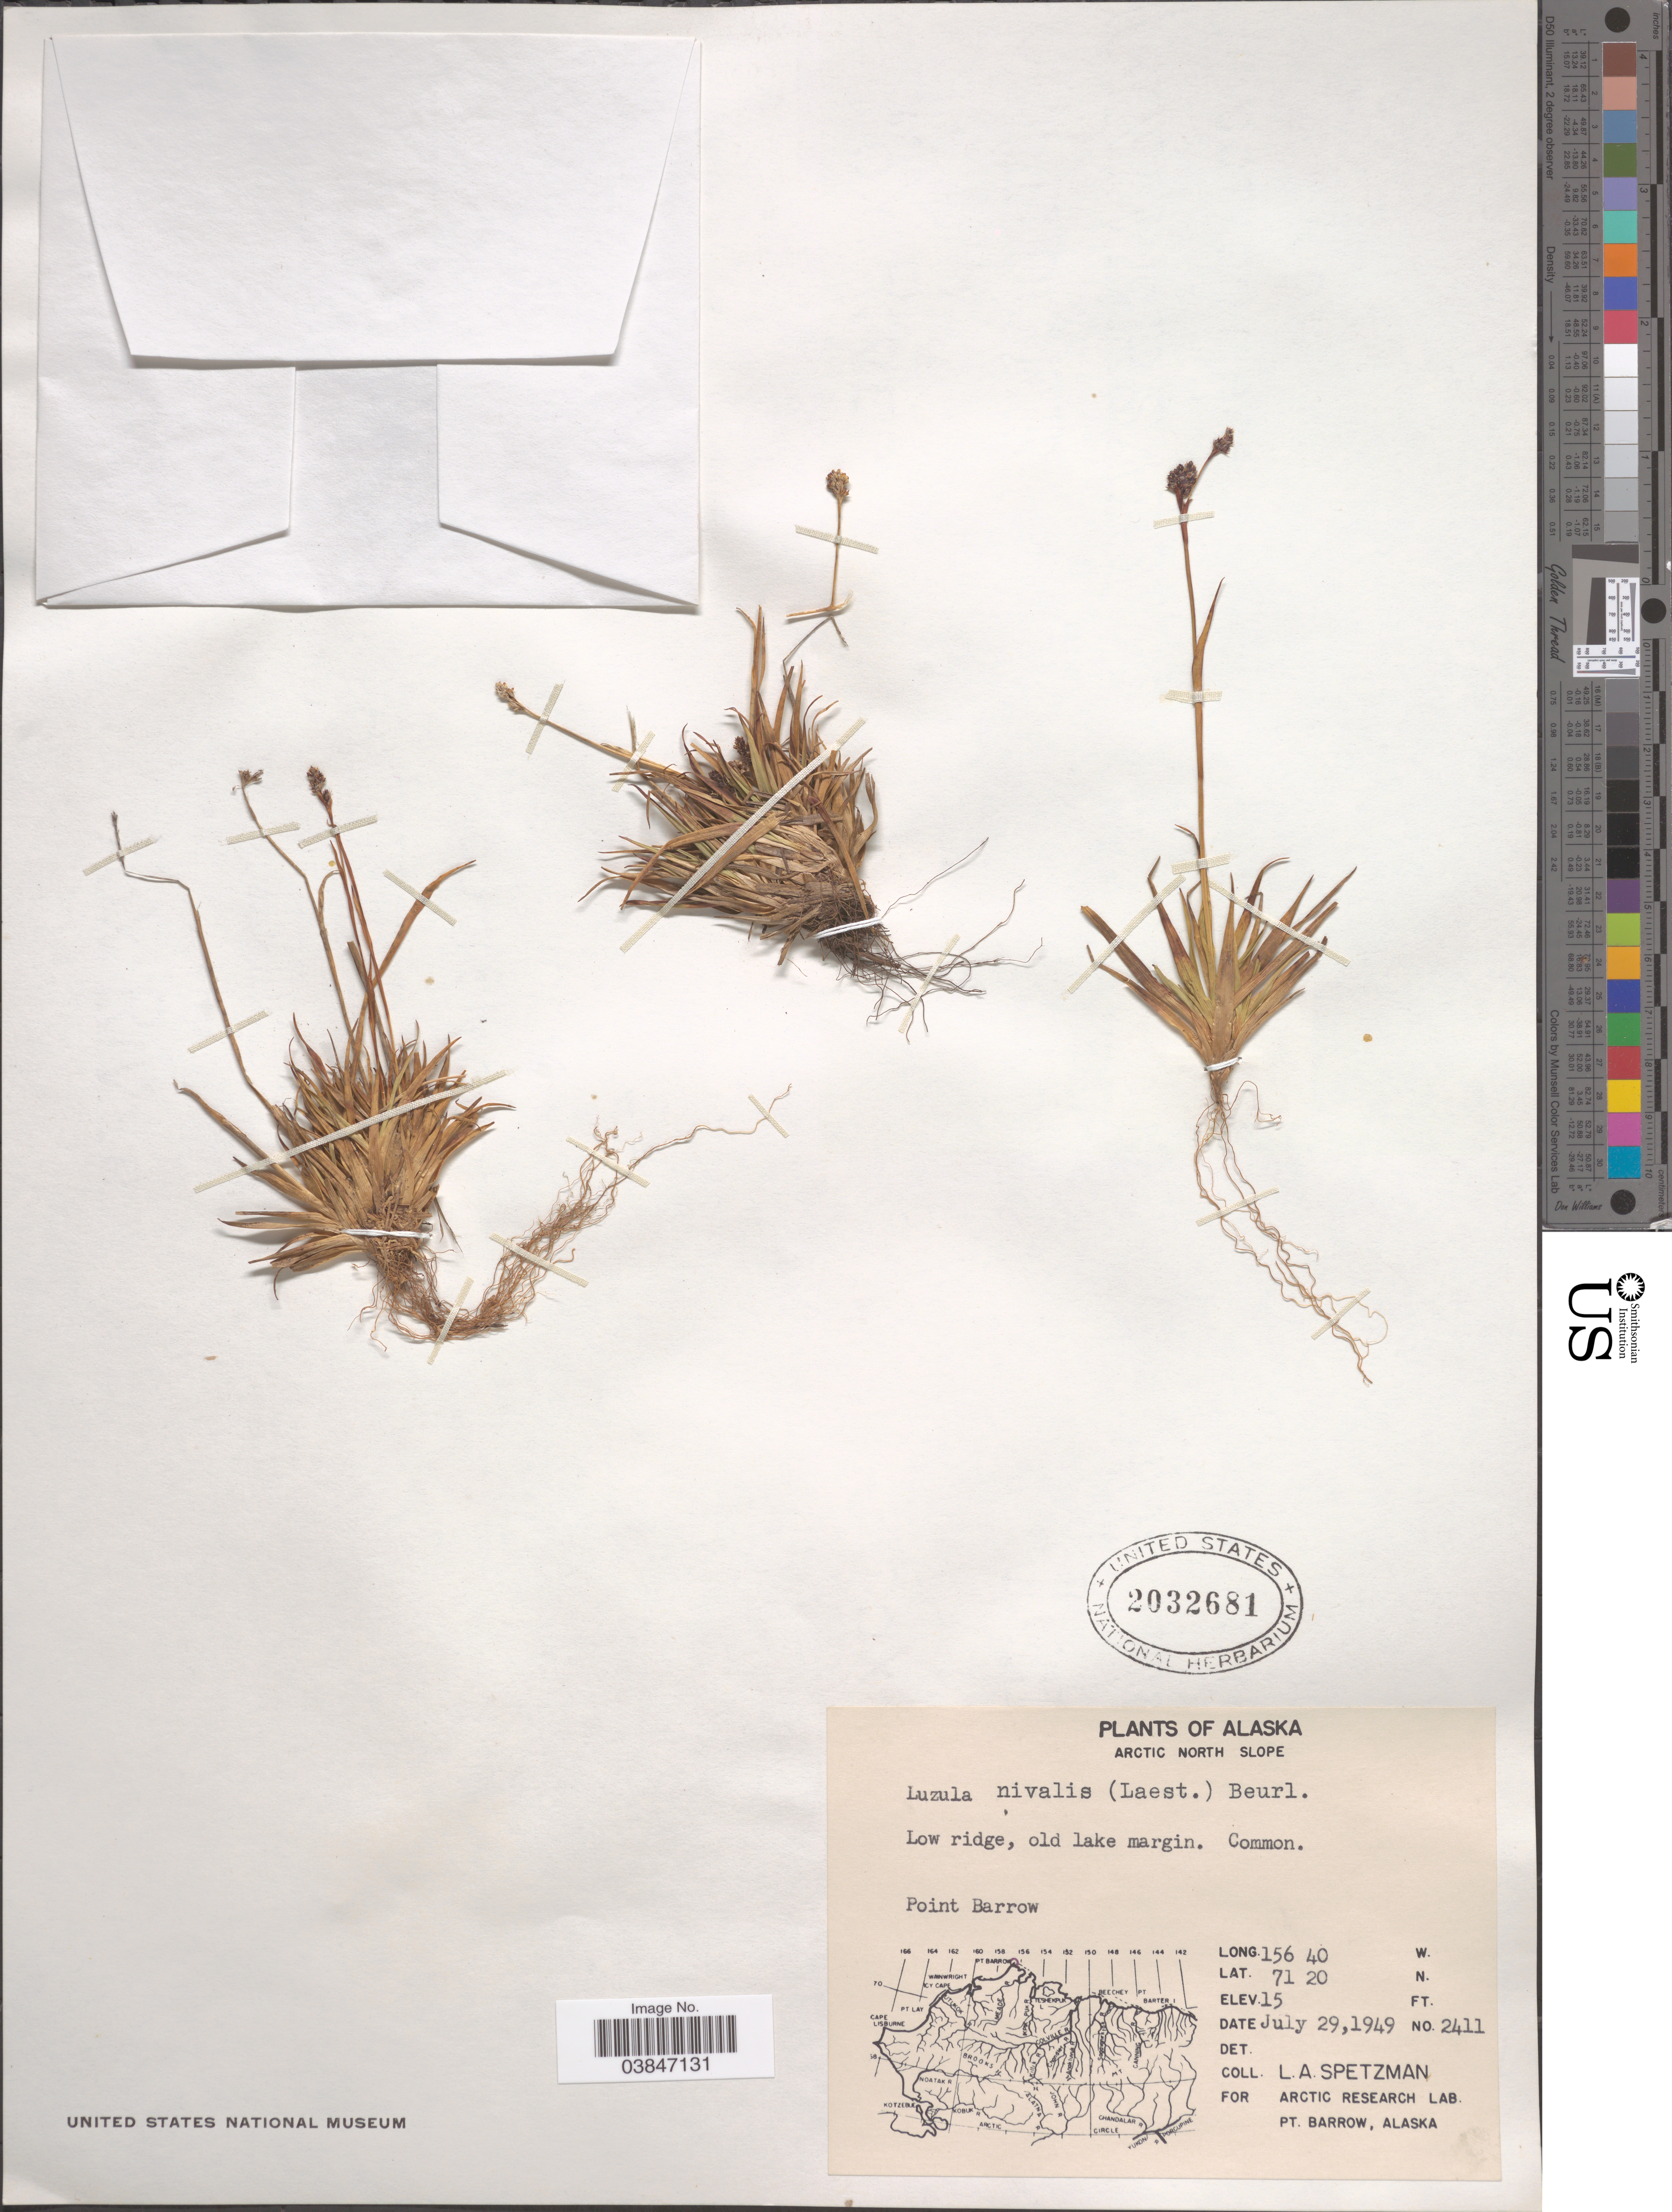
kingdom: Plantae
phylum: Tracheophyta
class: Liliopsida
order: Poales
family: Juncaceae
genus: Luzula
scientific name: Luzula tundricola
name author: (Gorodkov) V. Vassil.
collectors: L. Spetzman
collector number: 2411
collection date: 1949-07-29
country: United States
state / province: Alaska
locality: Arctic North Slope. Point Barrow.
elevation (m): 5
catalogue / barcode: US 2032681